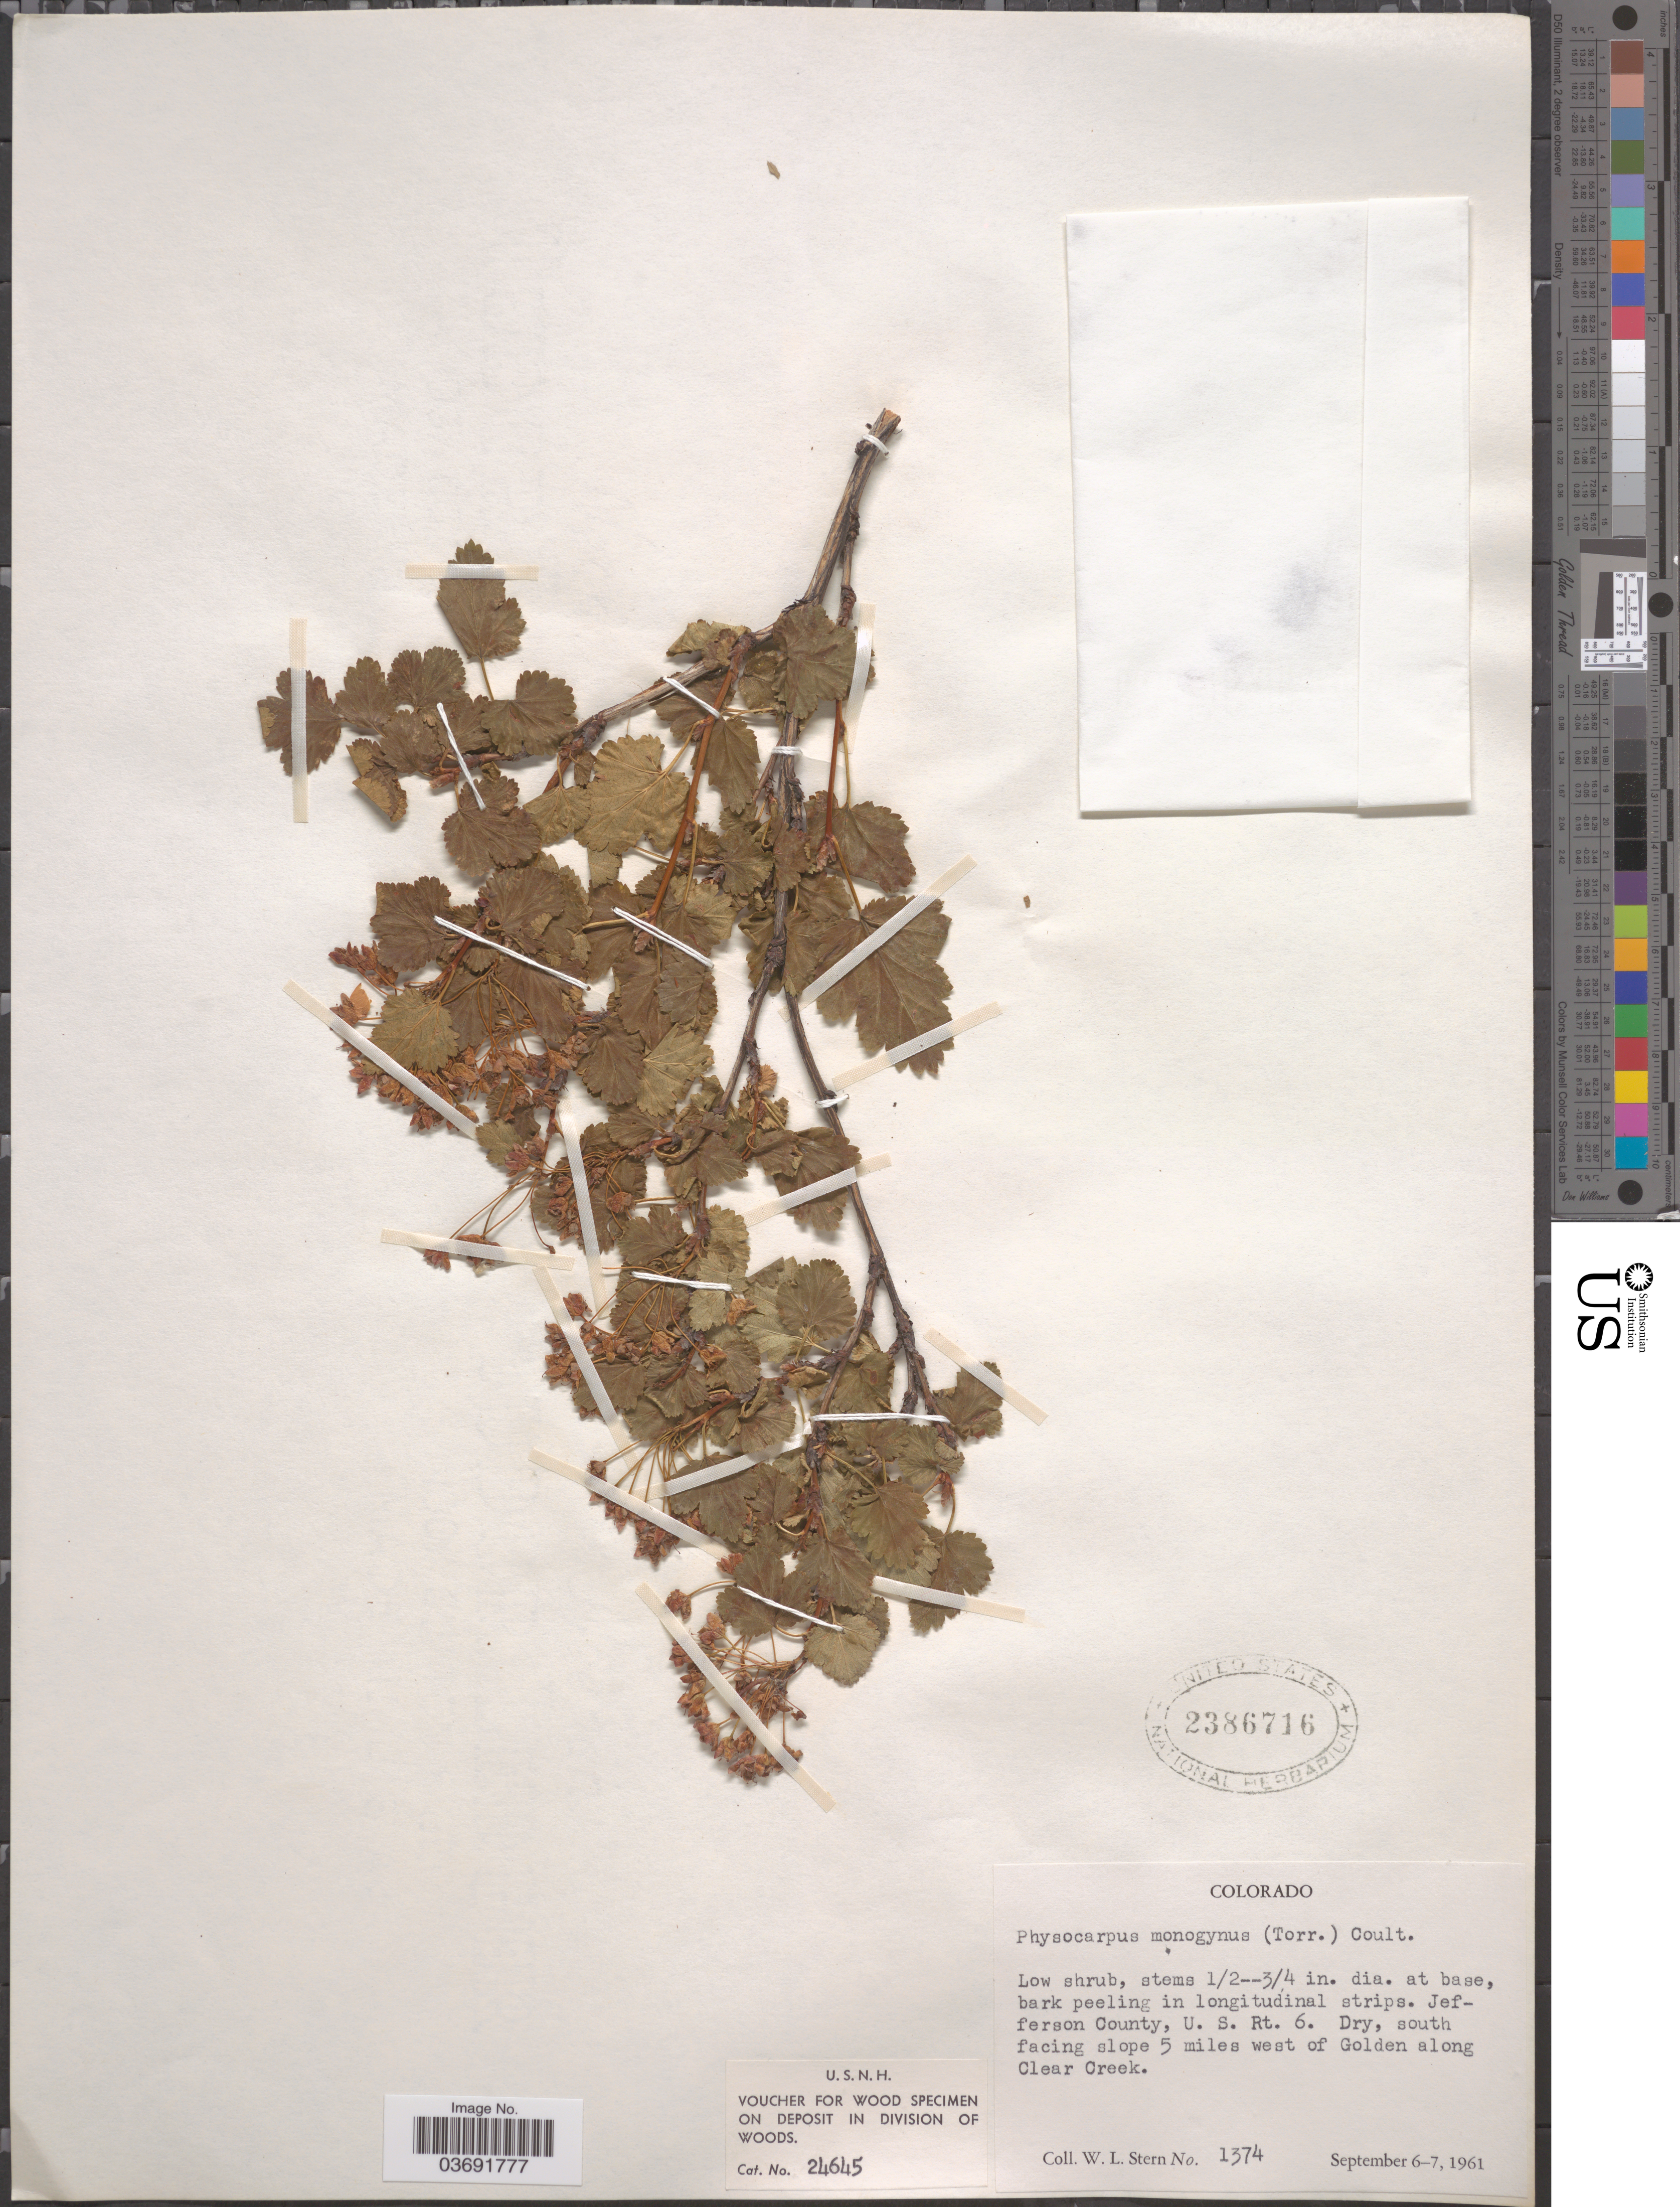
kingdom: Plantae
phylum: Tracheophyta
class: Magnoliopsida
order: Rosales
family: Rosaceae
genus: Physocarpus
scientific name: Physocarpus monogynus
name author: (Torr.) J.M. Coult.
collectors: W. L. Stern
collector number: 1374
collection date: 1961-09-06/1961-09-07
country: United States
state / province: Colorado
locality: Jefferson County, U. S. Rt. 6. Dry, south facing slope 5 miles west of Golden along Clear Creek.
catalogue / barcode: US 2386716